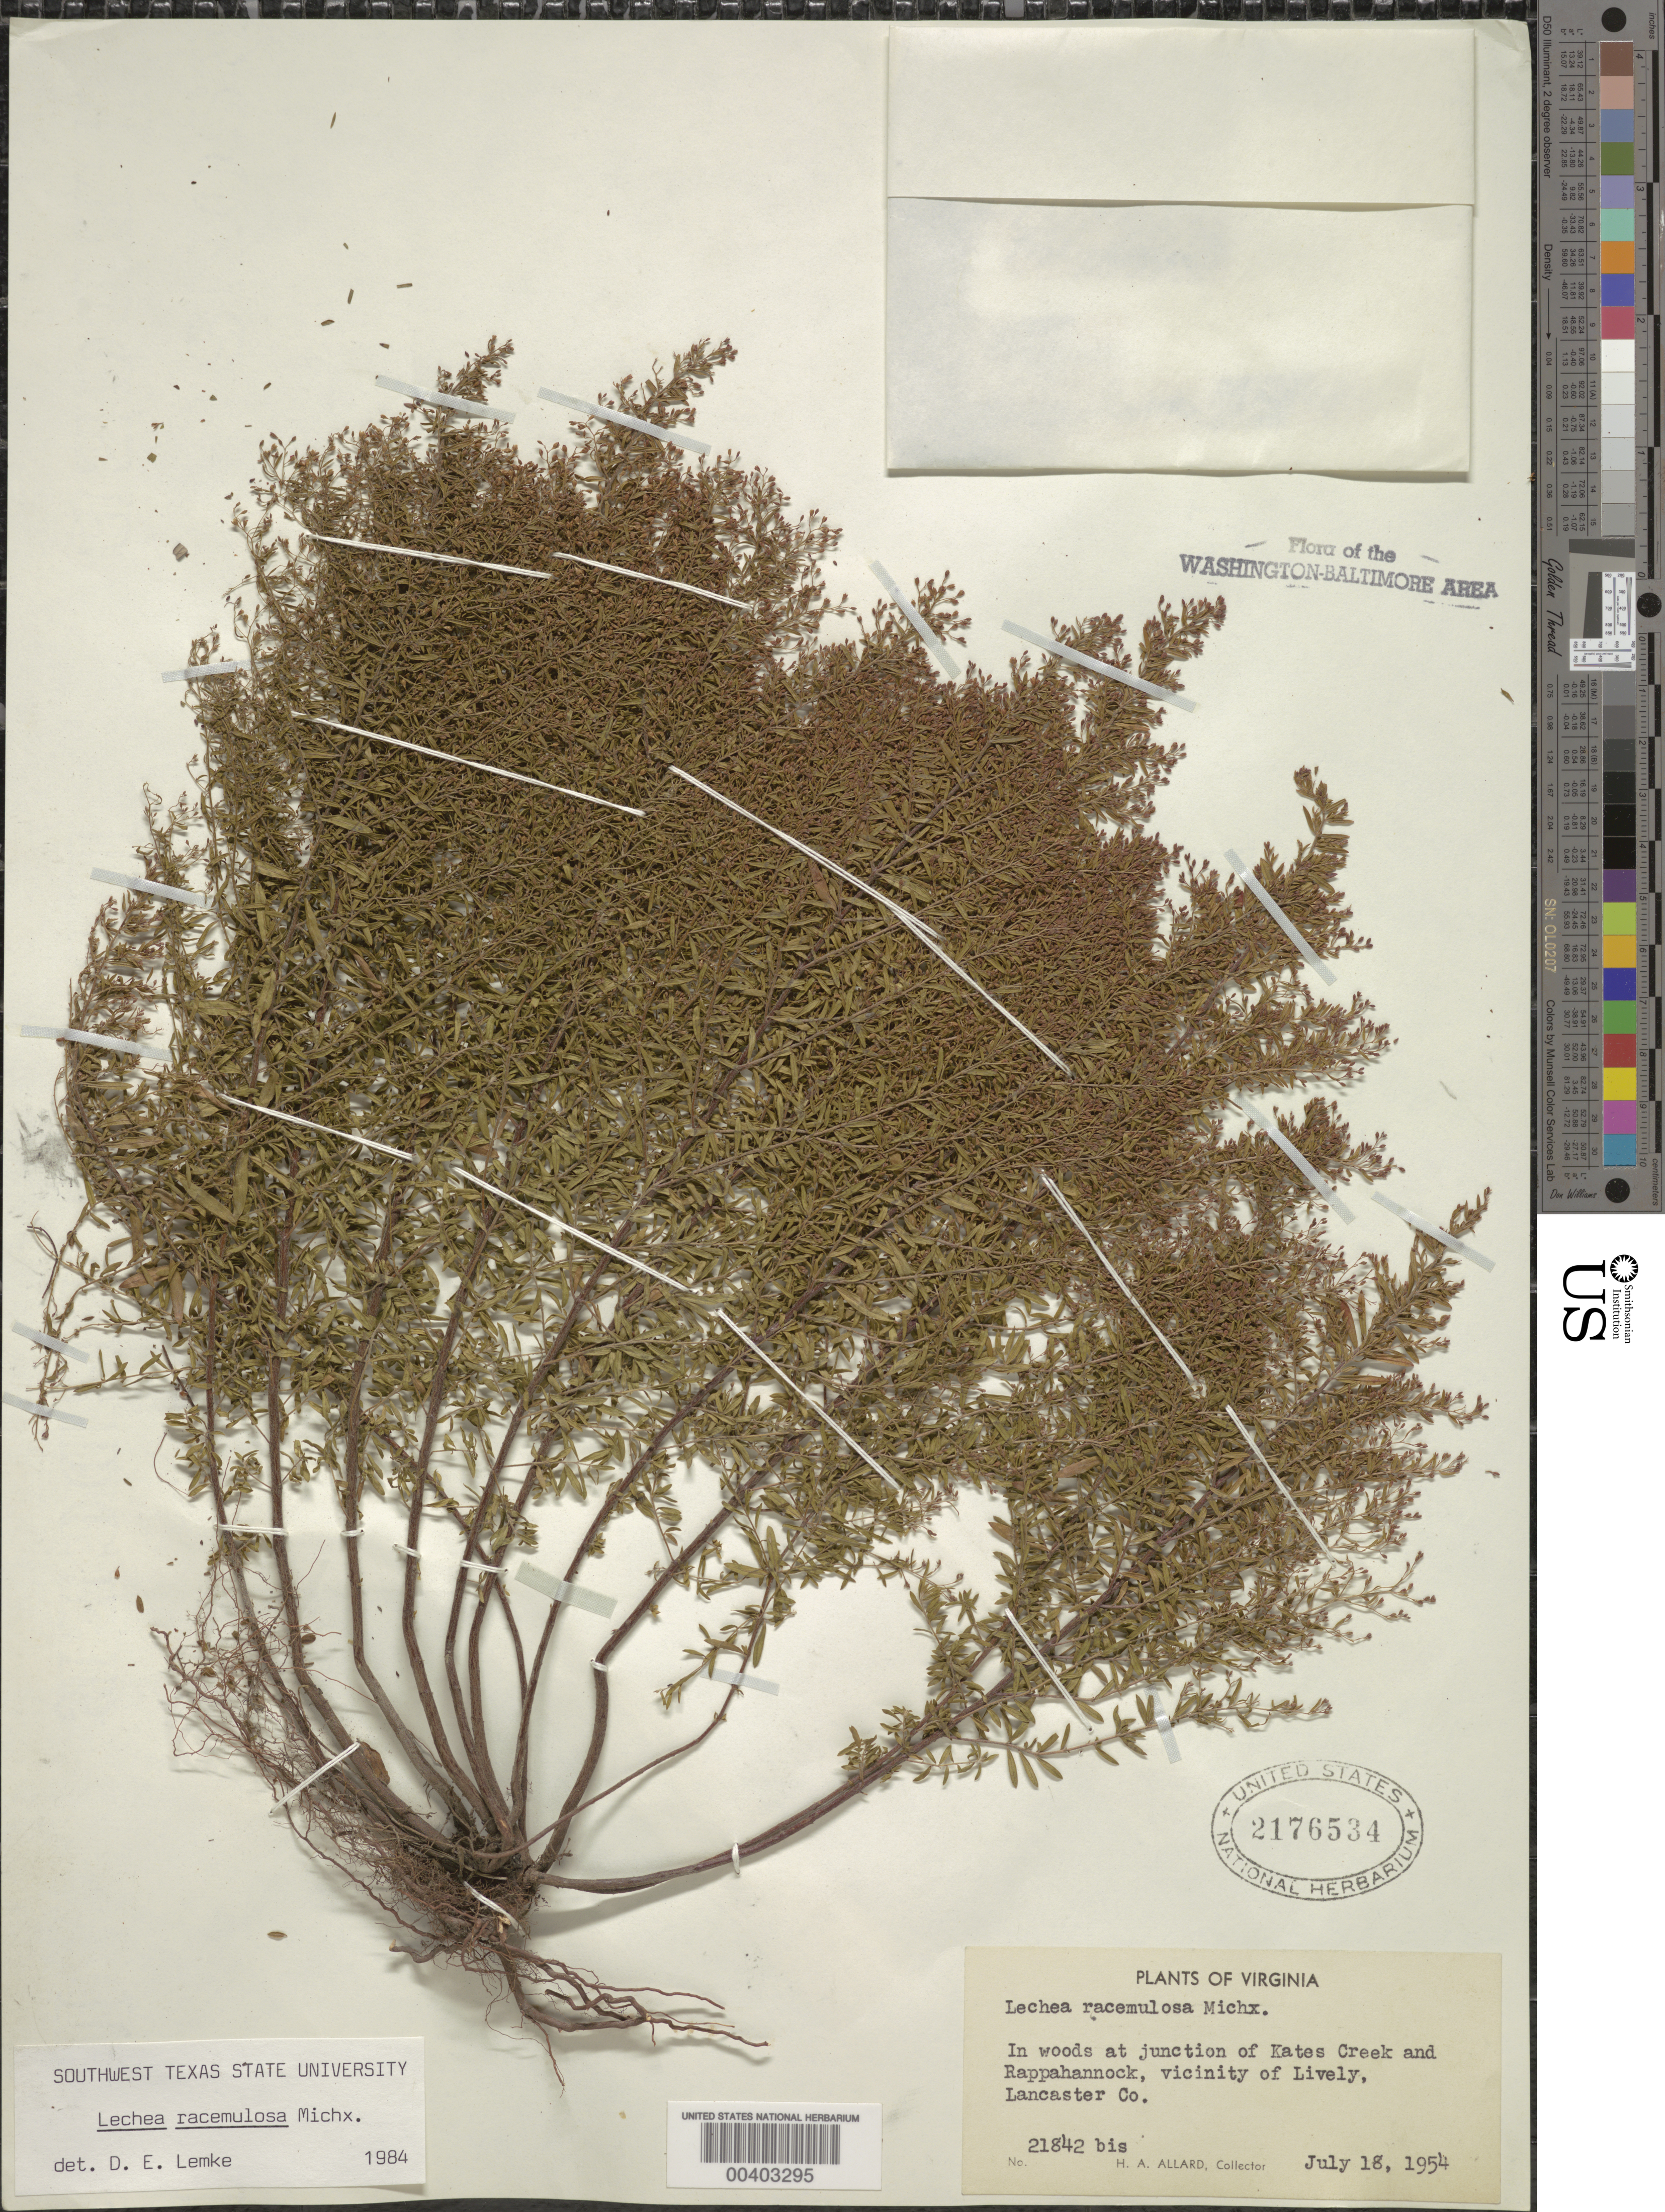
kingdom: Plantae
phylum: Tracheophyta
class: Magnoliopsida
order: Malvales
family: Cistaceae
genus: Lechea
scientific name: Lechea racemulosa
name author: Michx.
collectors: H. A. Allard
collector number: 21842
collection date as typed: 18 Jul 1954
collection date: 1954-07-18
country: United States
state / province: Virginia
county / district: Lancaster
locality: Kates Creek junction with the Rappahannock River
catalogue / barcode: US 2176534